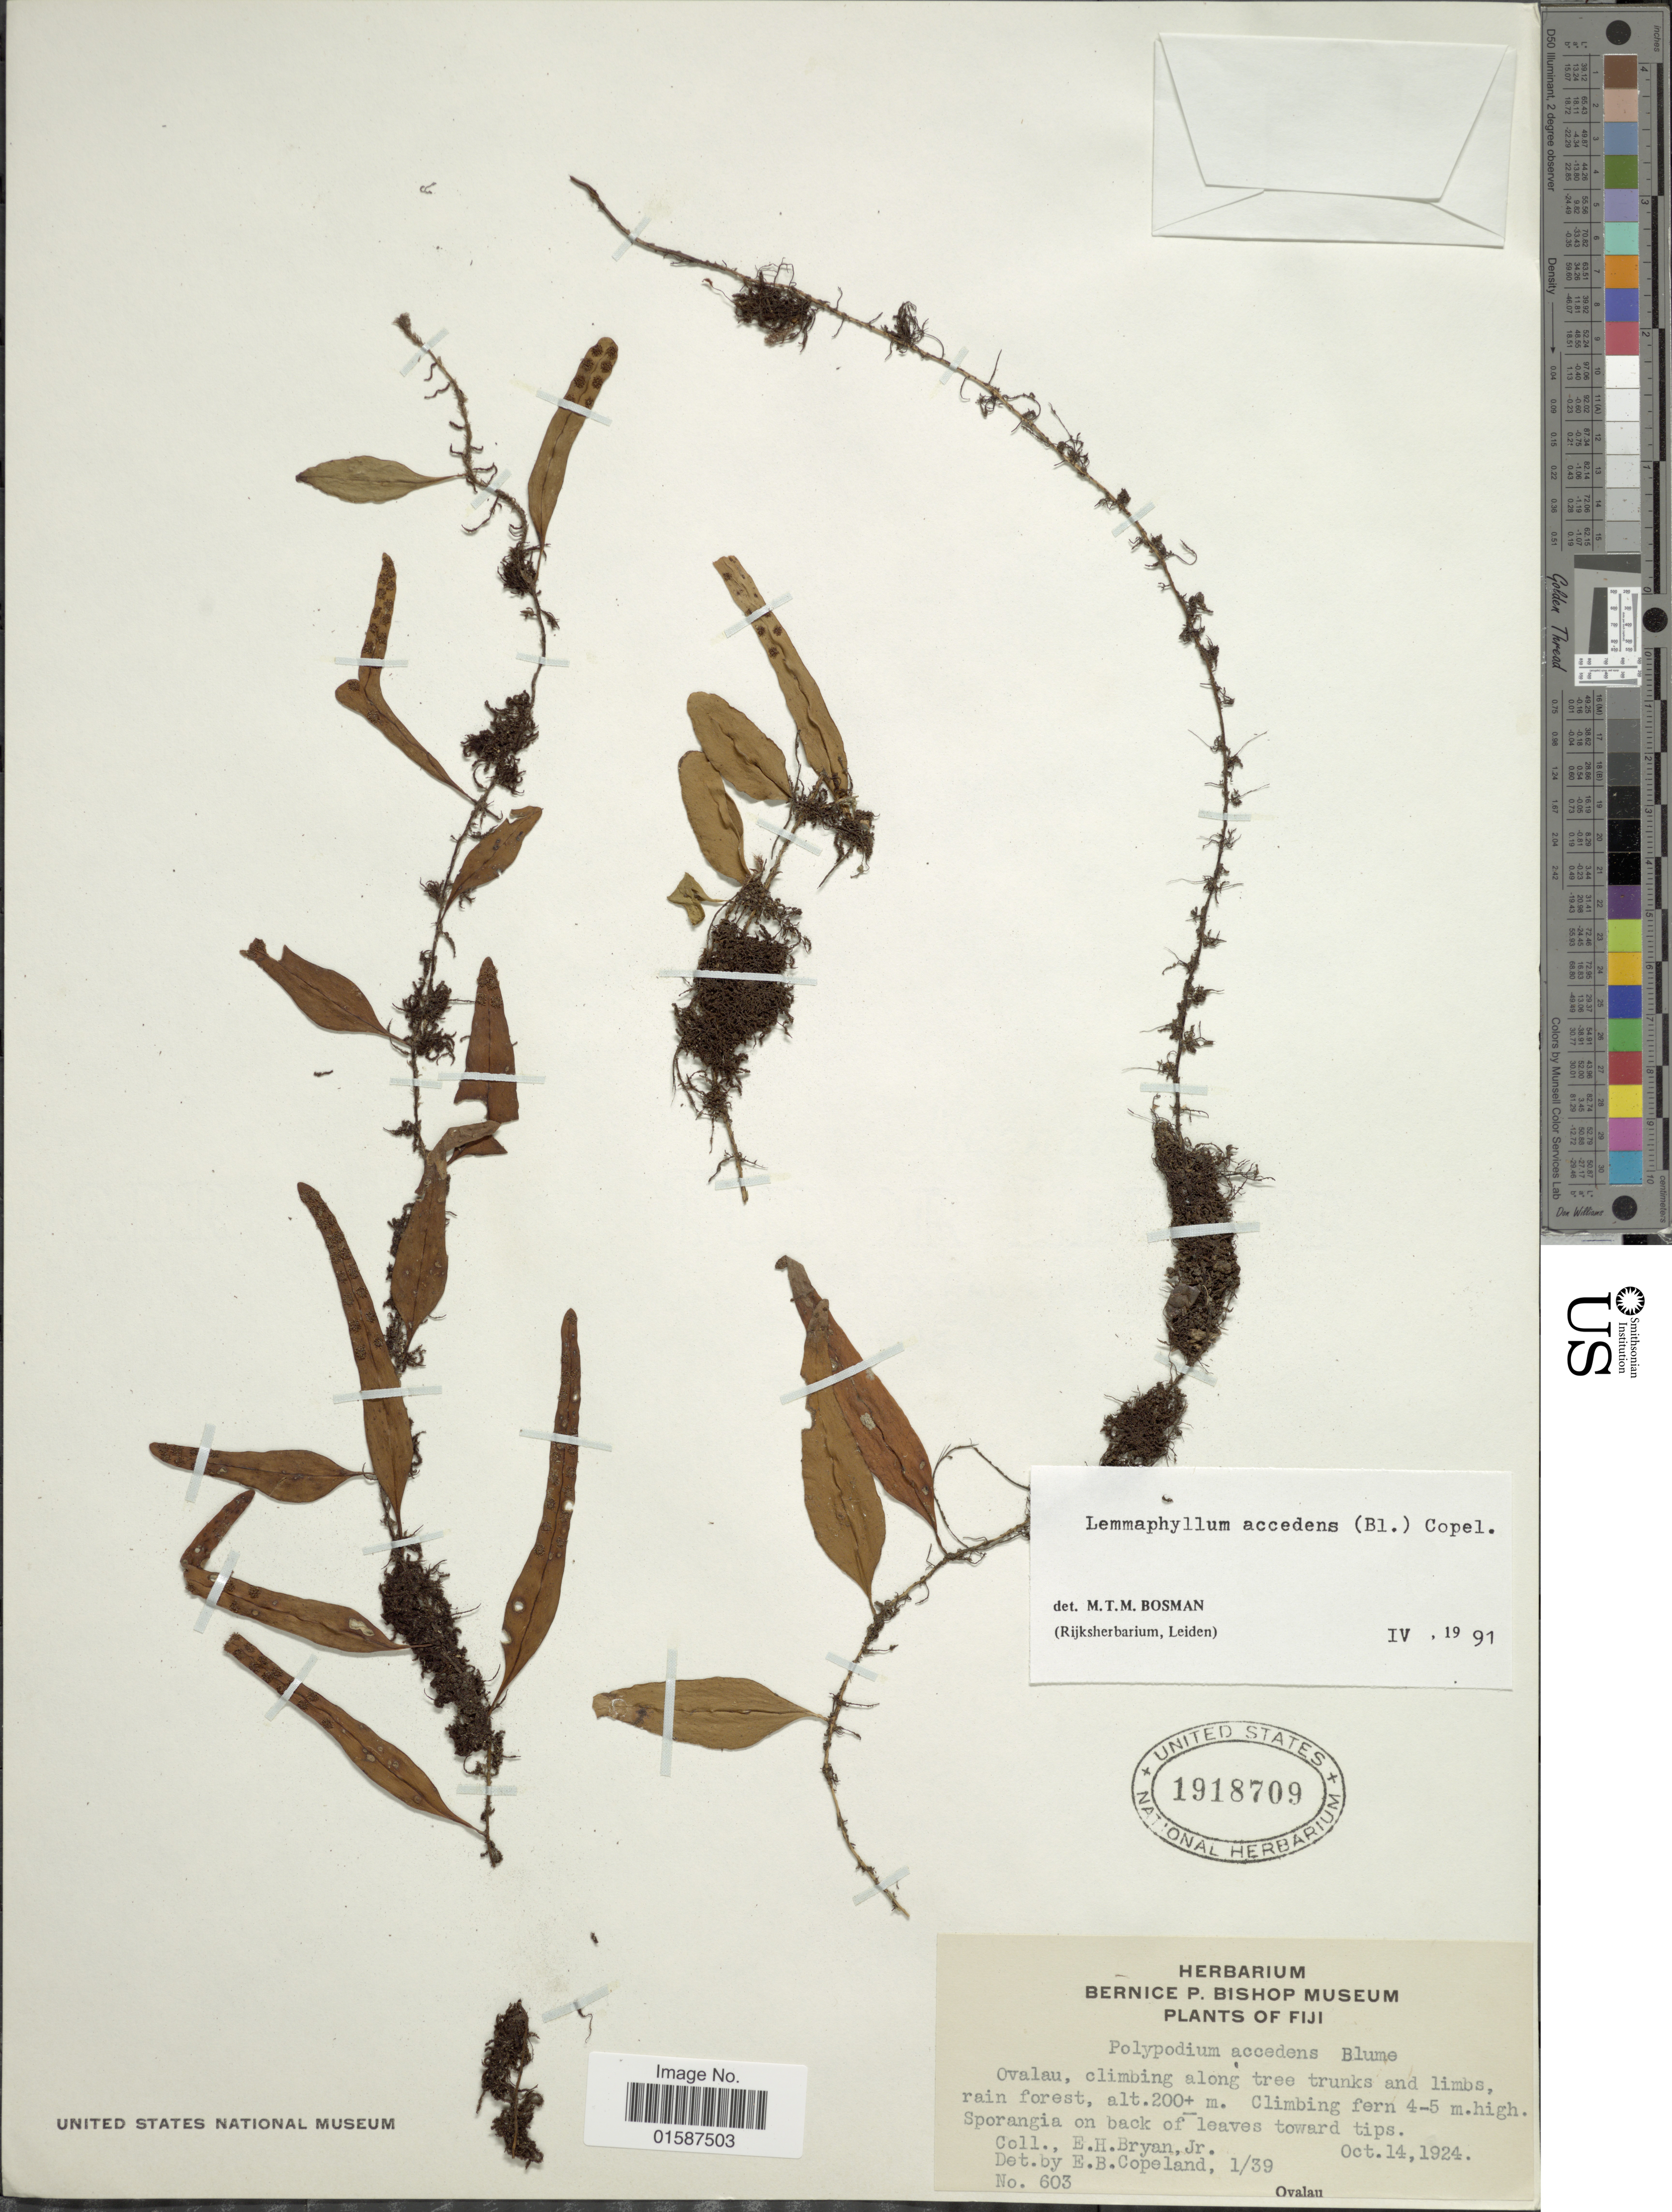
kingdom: Plantae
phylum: Tracheophyta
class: Polypodiopsida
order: Polypodiales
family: Polypodiaceae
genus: Lemmaphyllum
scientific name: Lemmaphyllum accedens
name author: (Blume) Donk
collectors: E. Bryan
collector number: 603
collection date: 1924-10-14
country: Fiji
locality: Ovalau, climbing along tree trunks and limbs, rain forest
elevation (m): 200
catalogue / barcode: US 1918709